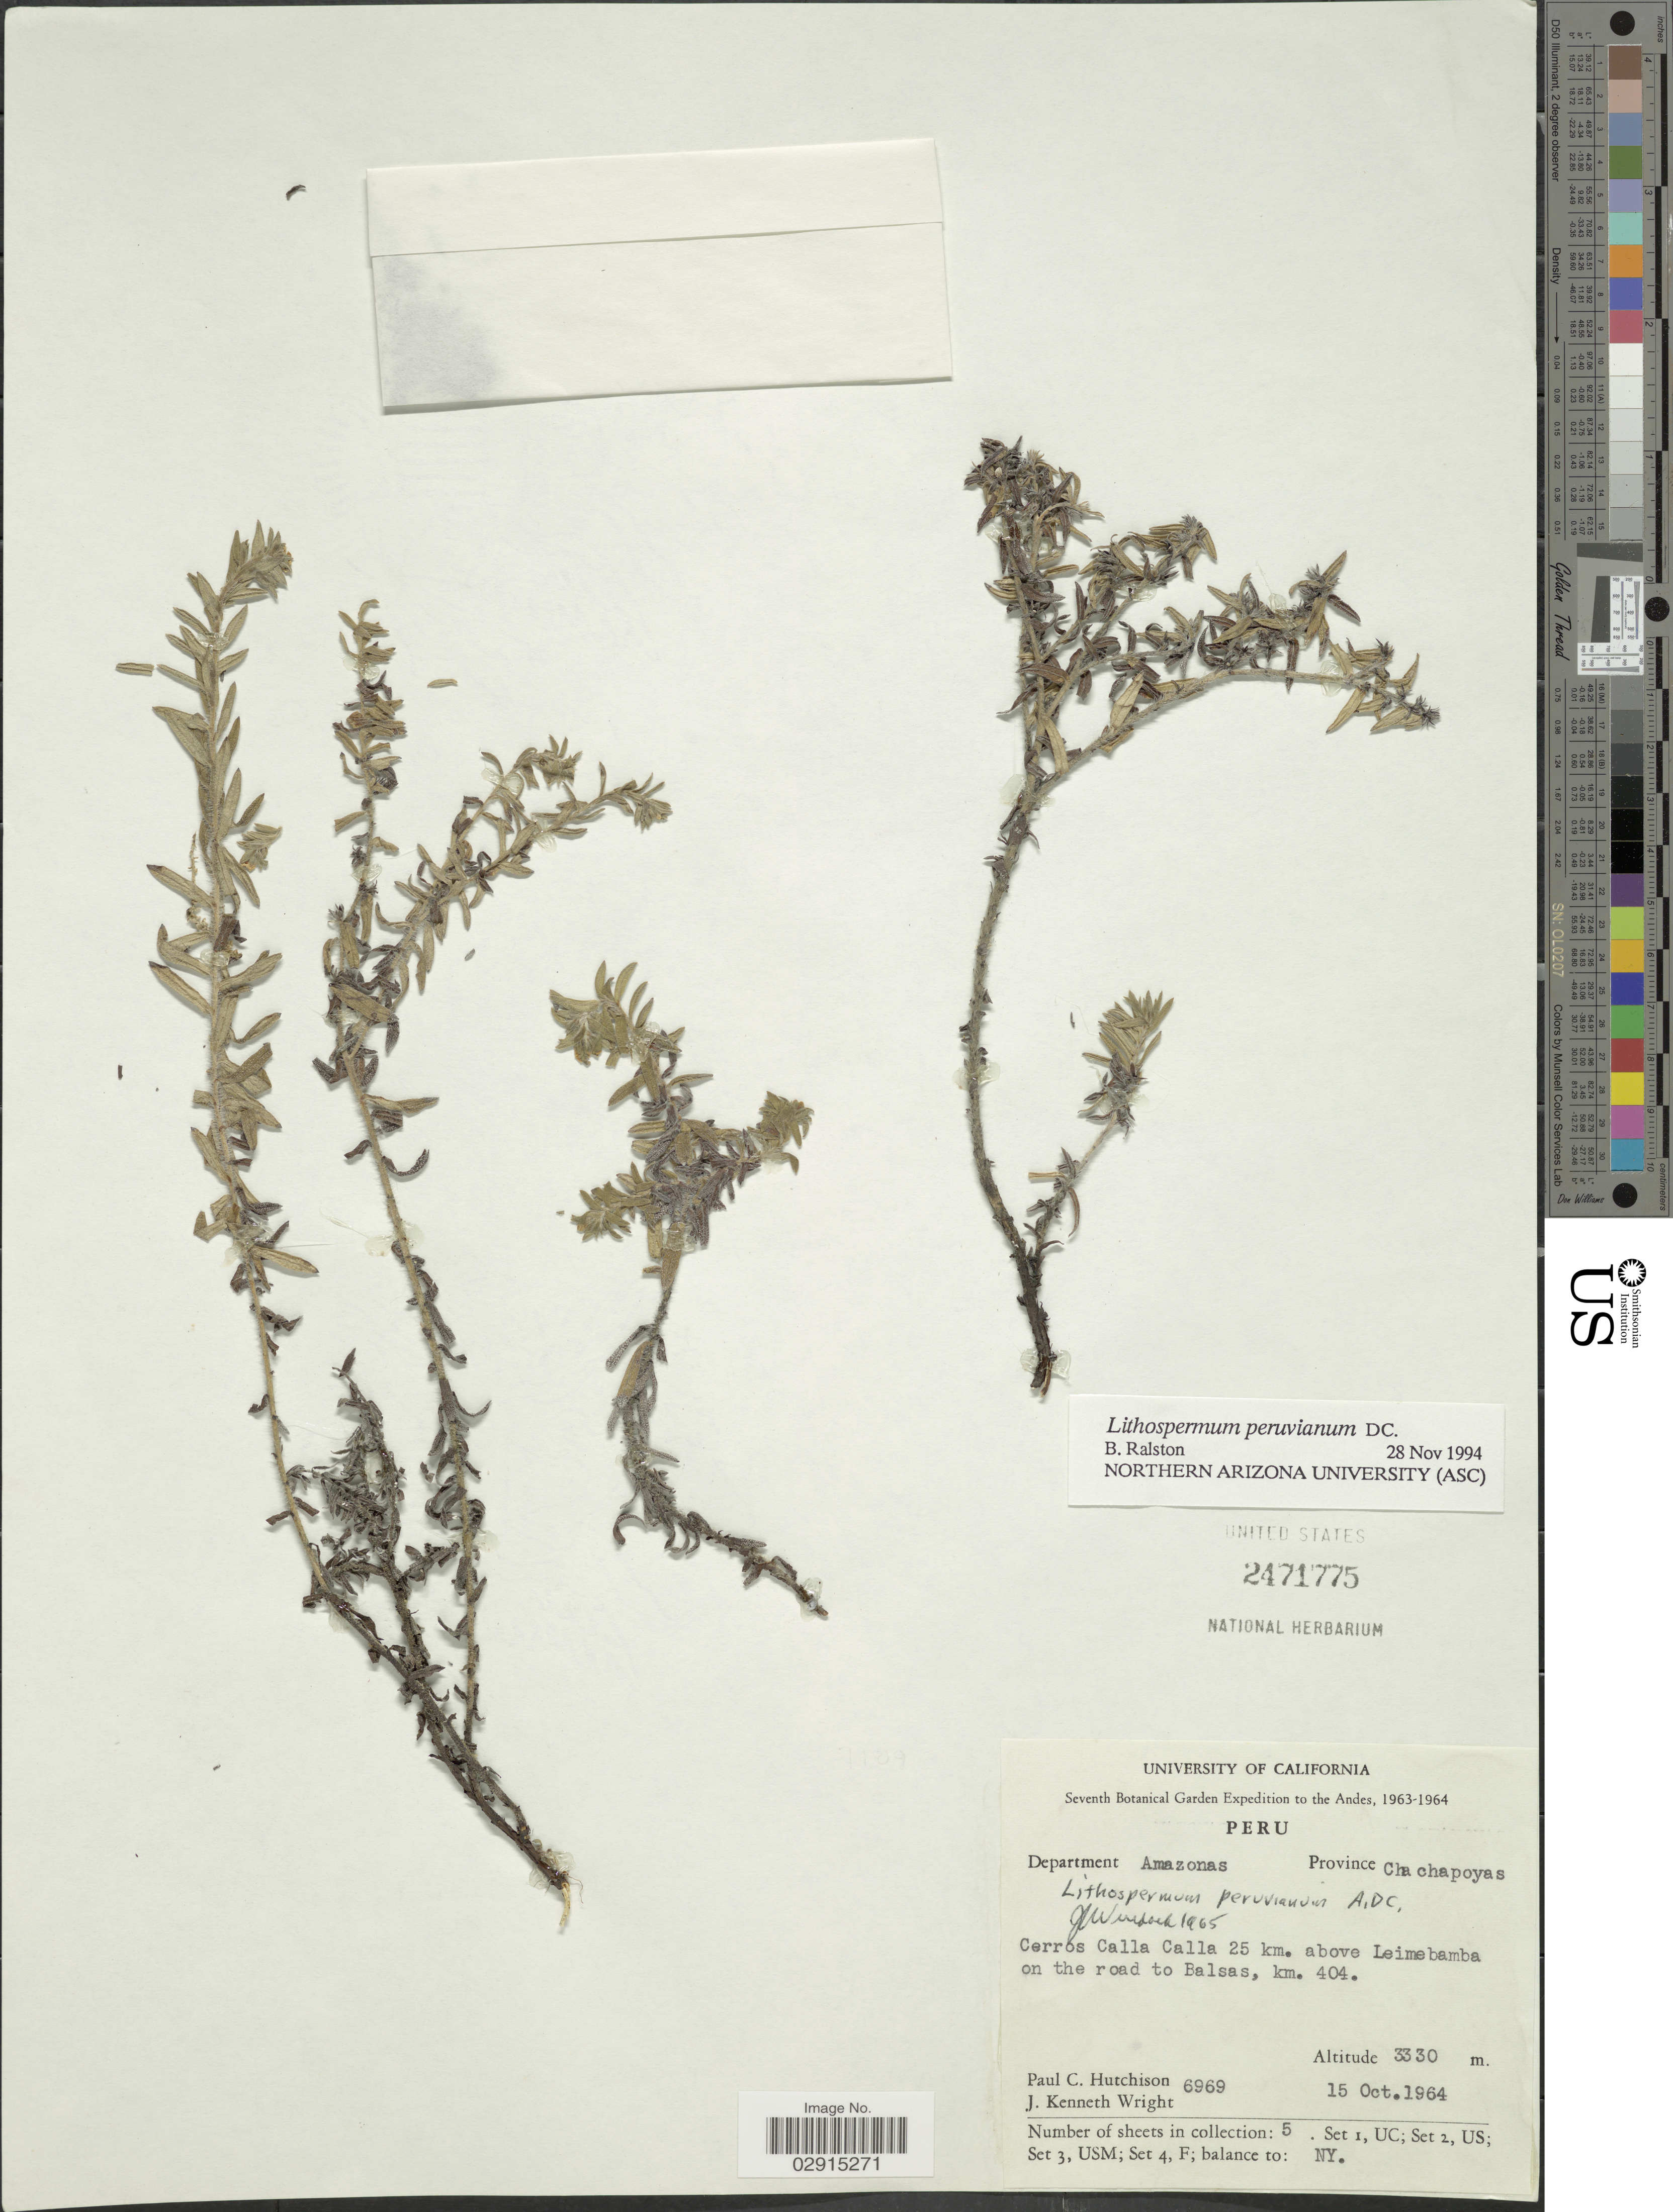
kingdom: Plantae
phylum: Tracheophyta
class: Magnoliopsida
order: Boraginales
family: Boraginaceae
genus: Lithospermum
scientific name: Lithospermum peruvianum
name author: DC.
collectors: P. C. Hutchison & J. K. Wright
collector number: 6969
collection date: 1964-10-15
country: Peru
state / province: Amazonas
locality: Cerros Calla Calla 25 km. above Leimebamba on the road to Balsas, km. 404. Department Amazonas. Province Chachapoyas. The Andes.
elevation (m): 3330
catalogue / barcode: US 2471775